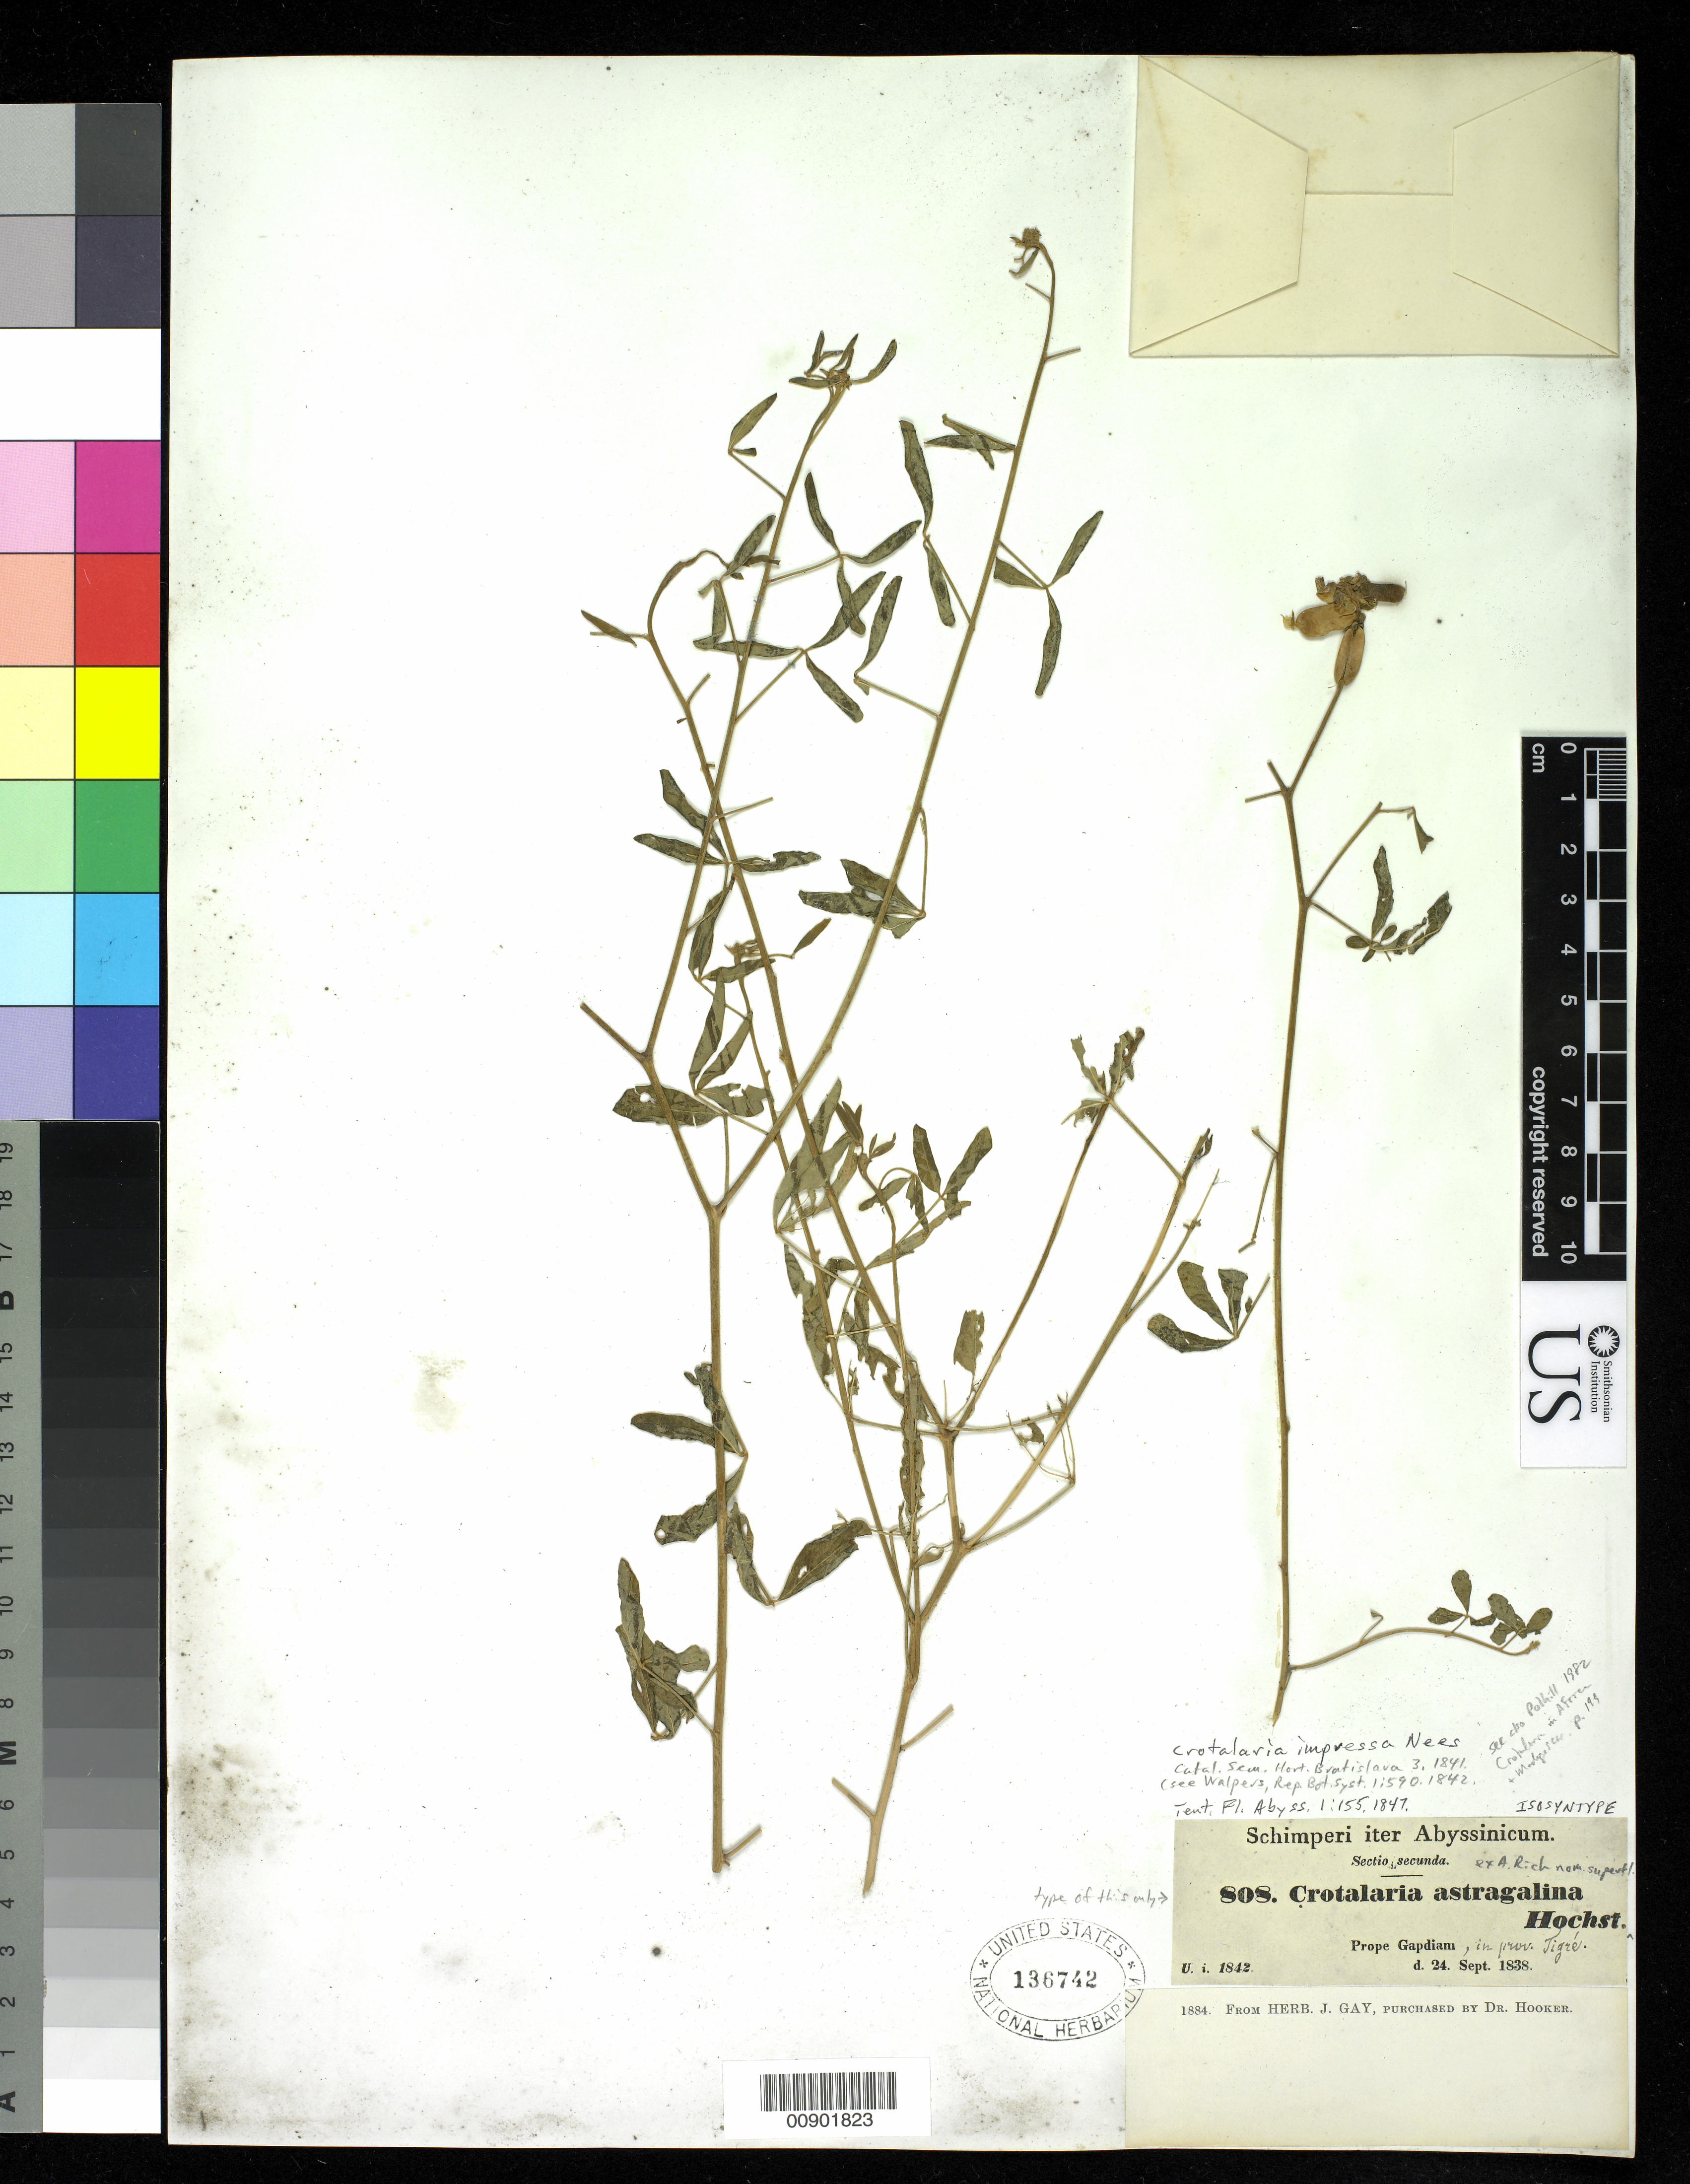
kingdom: Plantae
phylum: Tracheophyta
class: Magnoliopsida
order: Fabales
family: Fabaceae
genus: Crotalaria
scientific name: Crotalaria astragalina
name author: Hochst. ex A. Rich.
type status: Syntype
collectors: G. W. Schimper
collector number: II 808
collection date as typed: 24 Sep 1838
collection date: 1838-09-24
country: Ethiopia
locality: Prope Gapdiam, in prov. Tigré.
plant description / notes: Current name as cited by Polhill, Crotalaria in Africa and Madagascar 199 (1982).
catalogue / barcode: US 136742